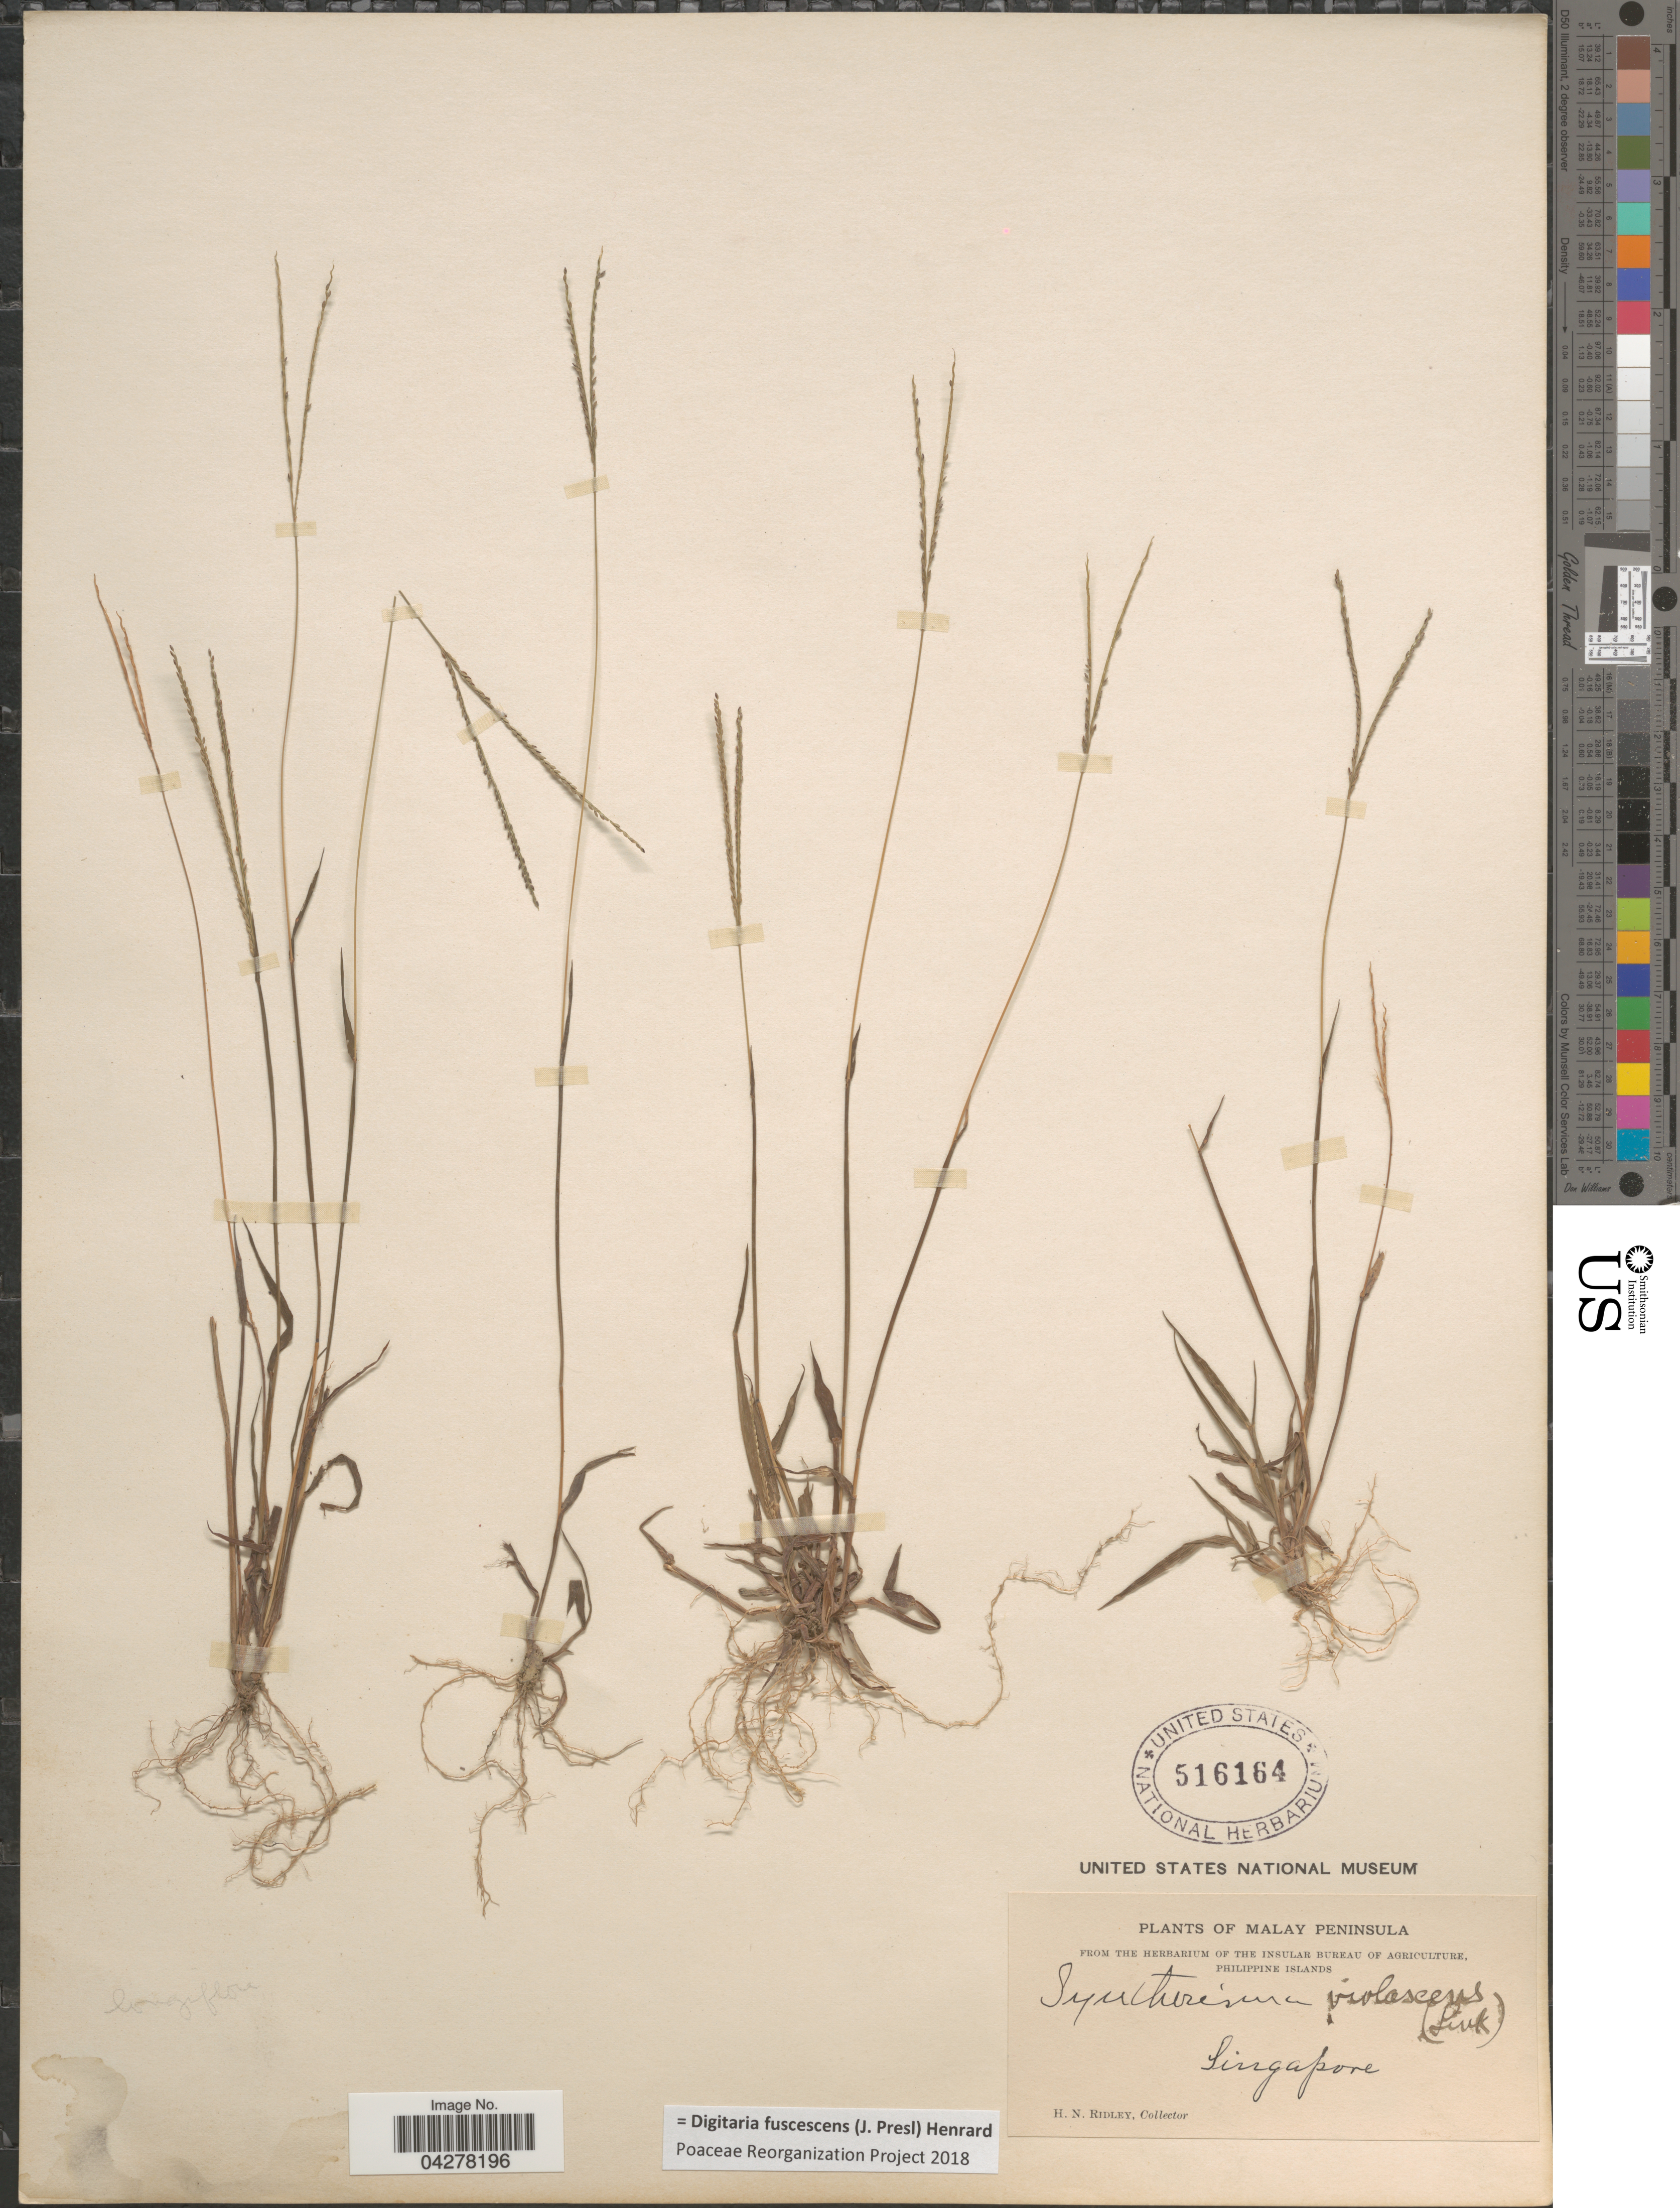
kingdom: Plantae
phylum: Tracheophyta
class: Liliopsida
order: Poales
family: Poaceae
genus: Digitaria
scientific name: Digitaria fuscescens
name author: (J. Presl) Henr.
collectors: H. N. Ridley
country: Singapore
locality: Malay Peninsula.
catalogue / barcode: US 516164